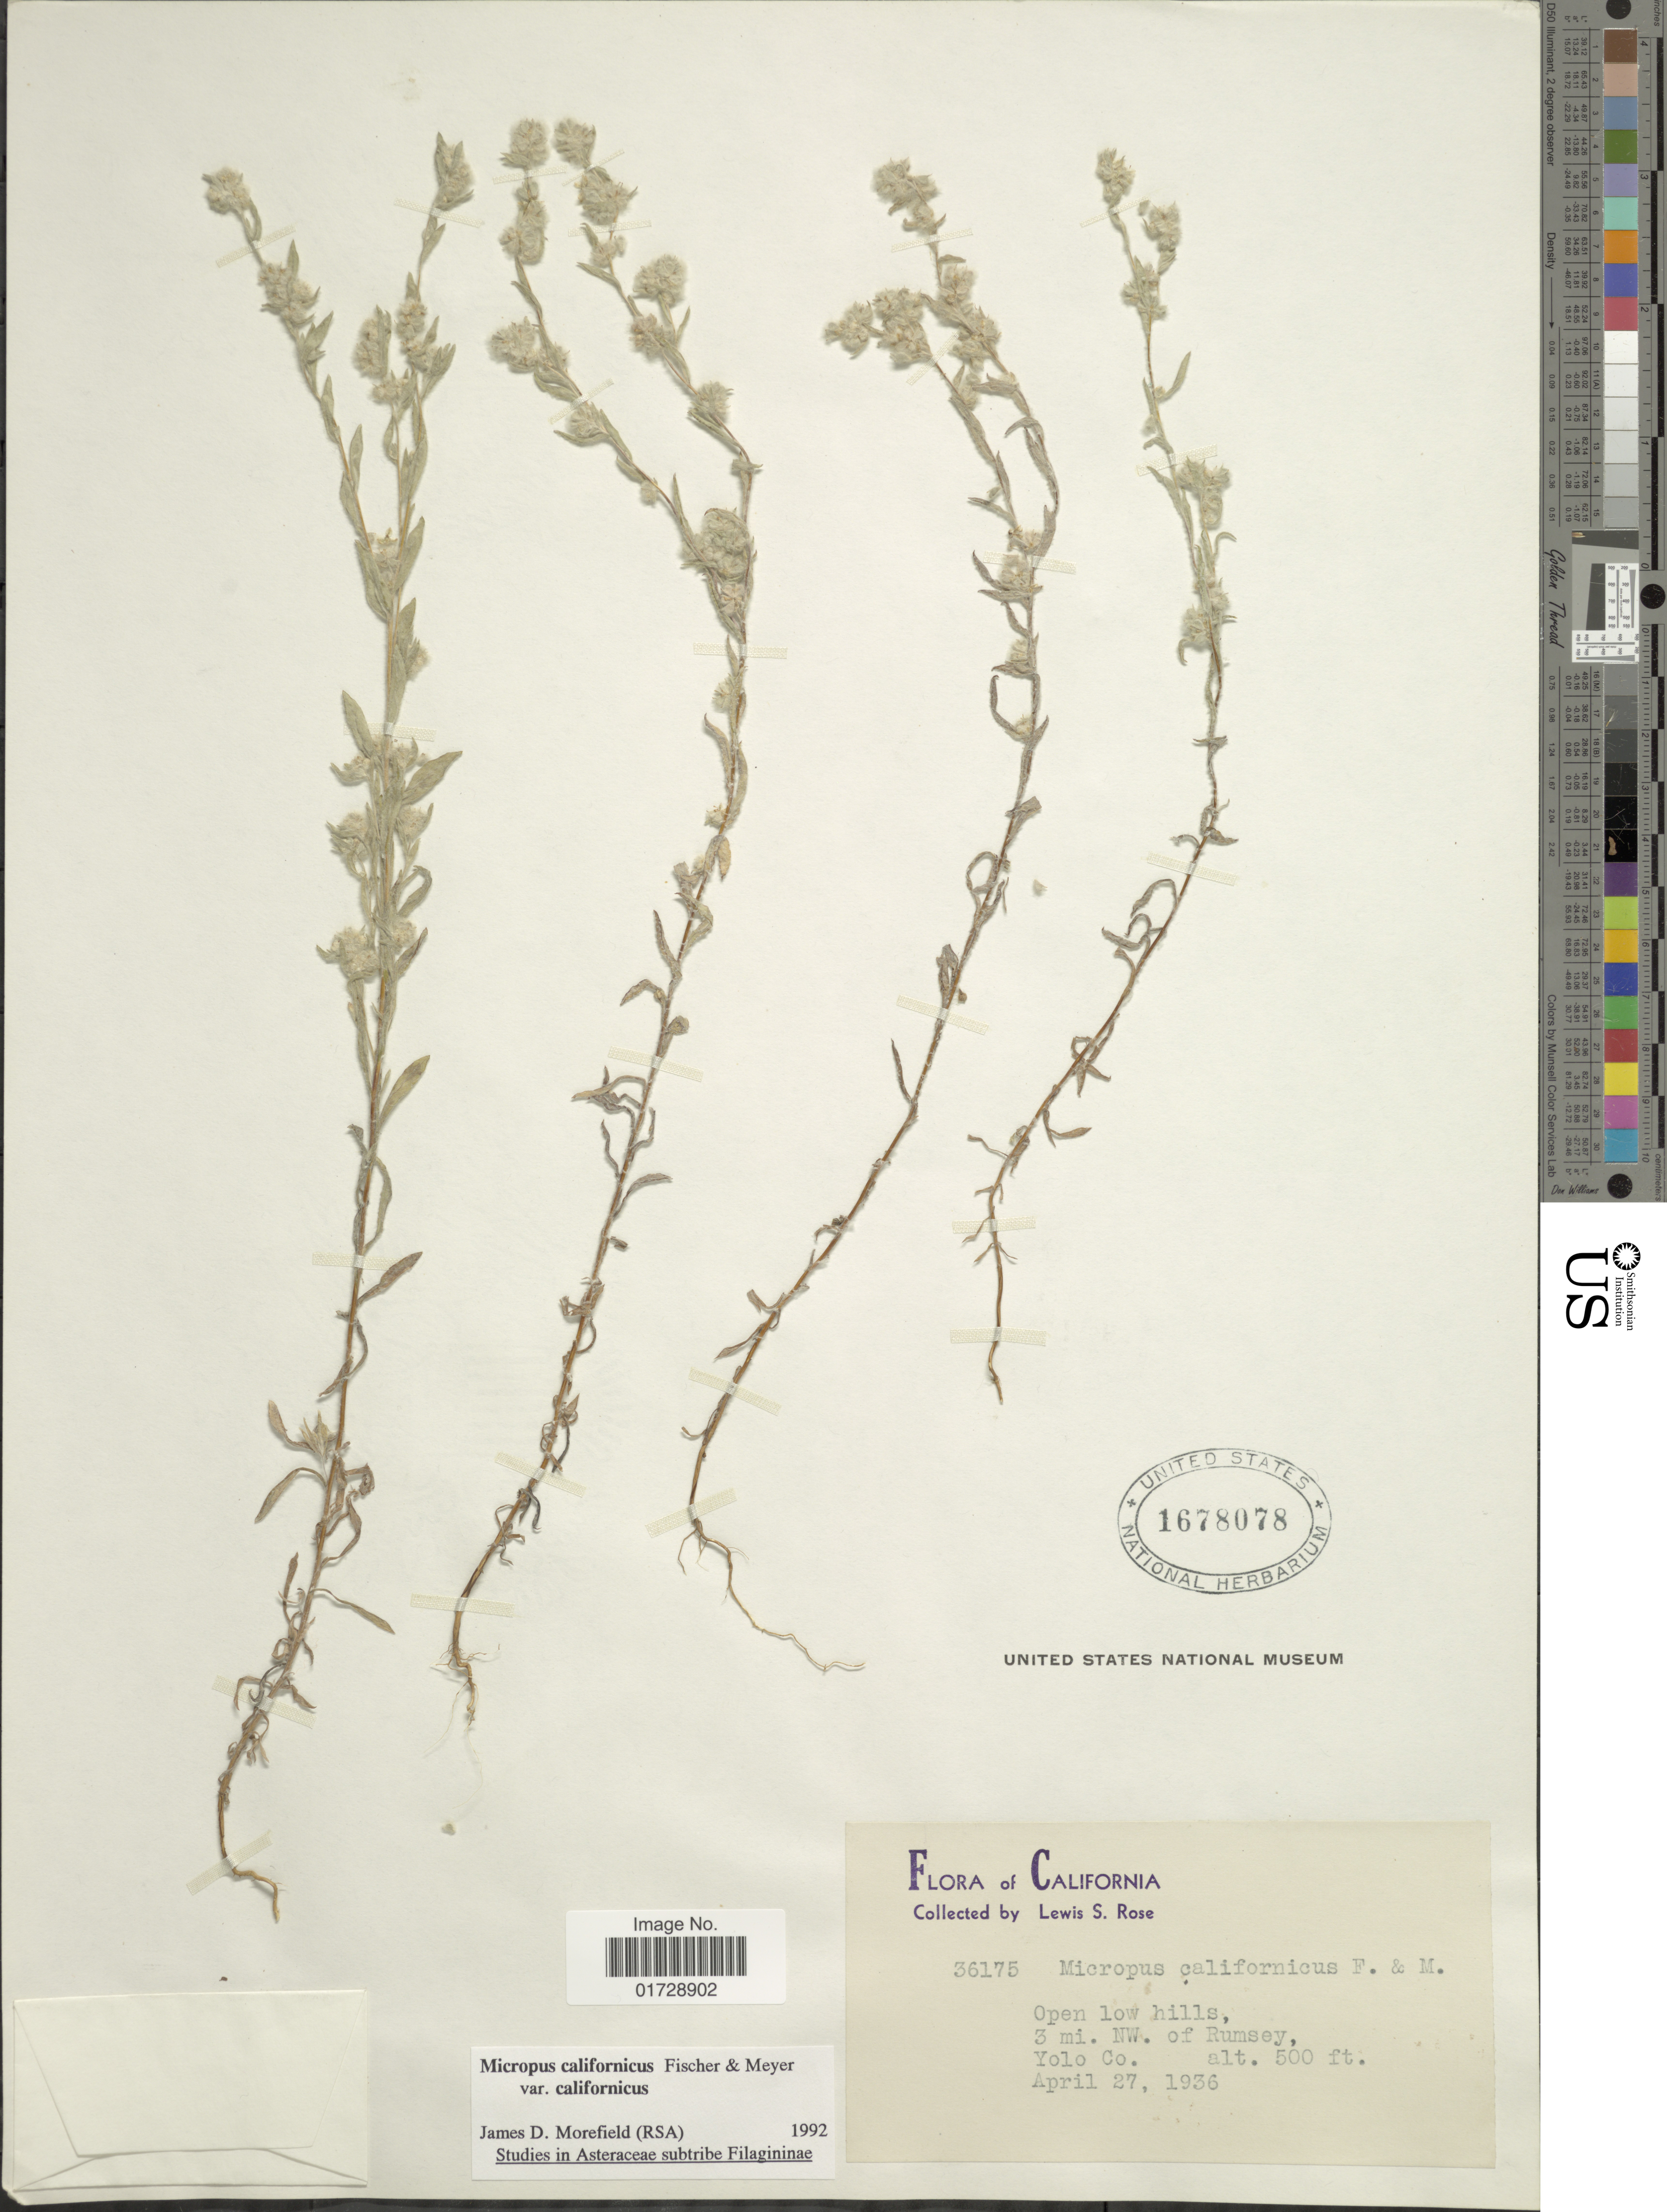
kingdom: Plantae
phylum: Tracheophyta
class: Magnoliopsida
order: Asterales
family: Asteraceae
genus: Micropus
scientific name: Micropus californicus var. californicus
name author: Fisch. & C.A. Mey.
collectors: L. S. Rose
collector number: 36175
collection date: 1936-04-27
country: United States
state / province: California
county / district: Yolo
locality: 3 mi. NW. of Rumsey, Yolo Co.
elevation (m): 152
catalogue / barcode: US 1678078